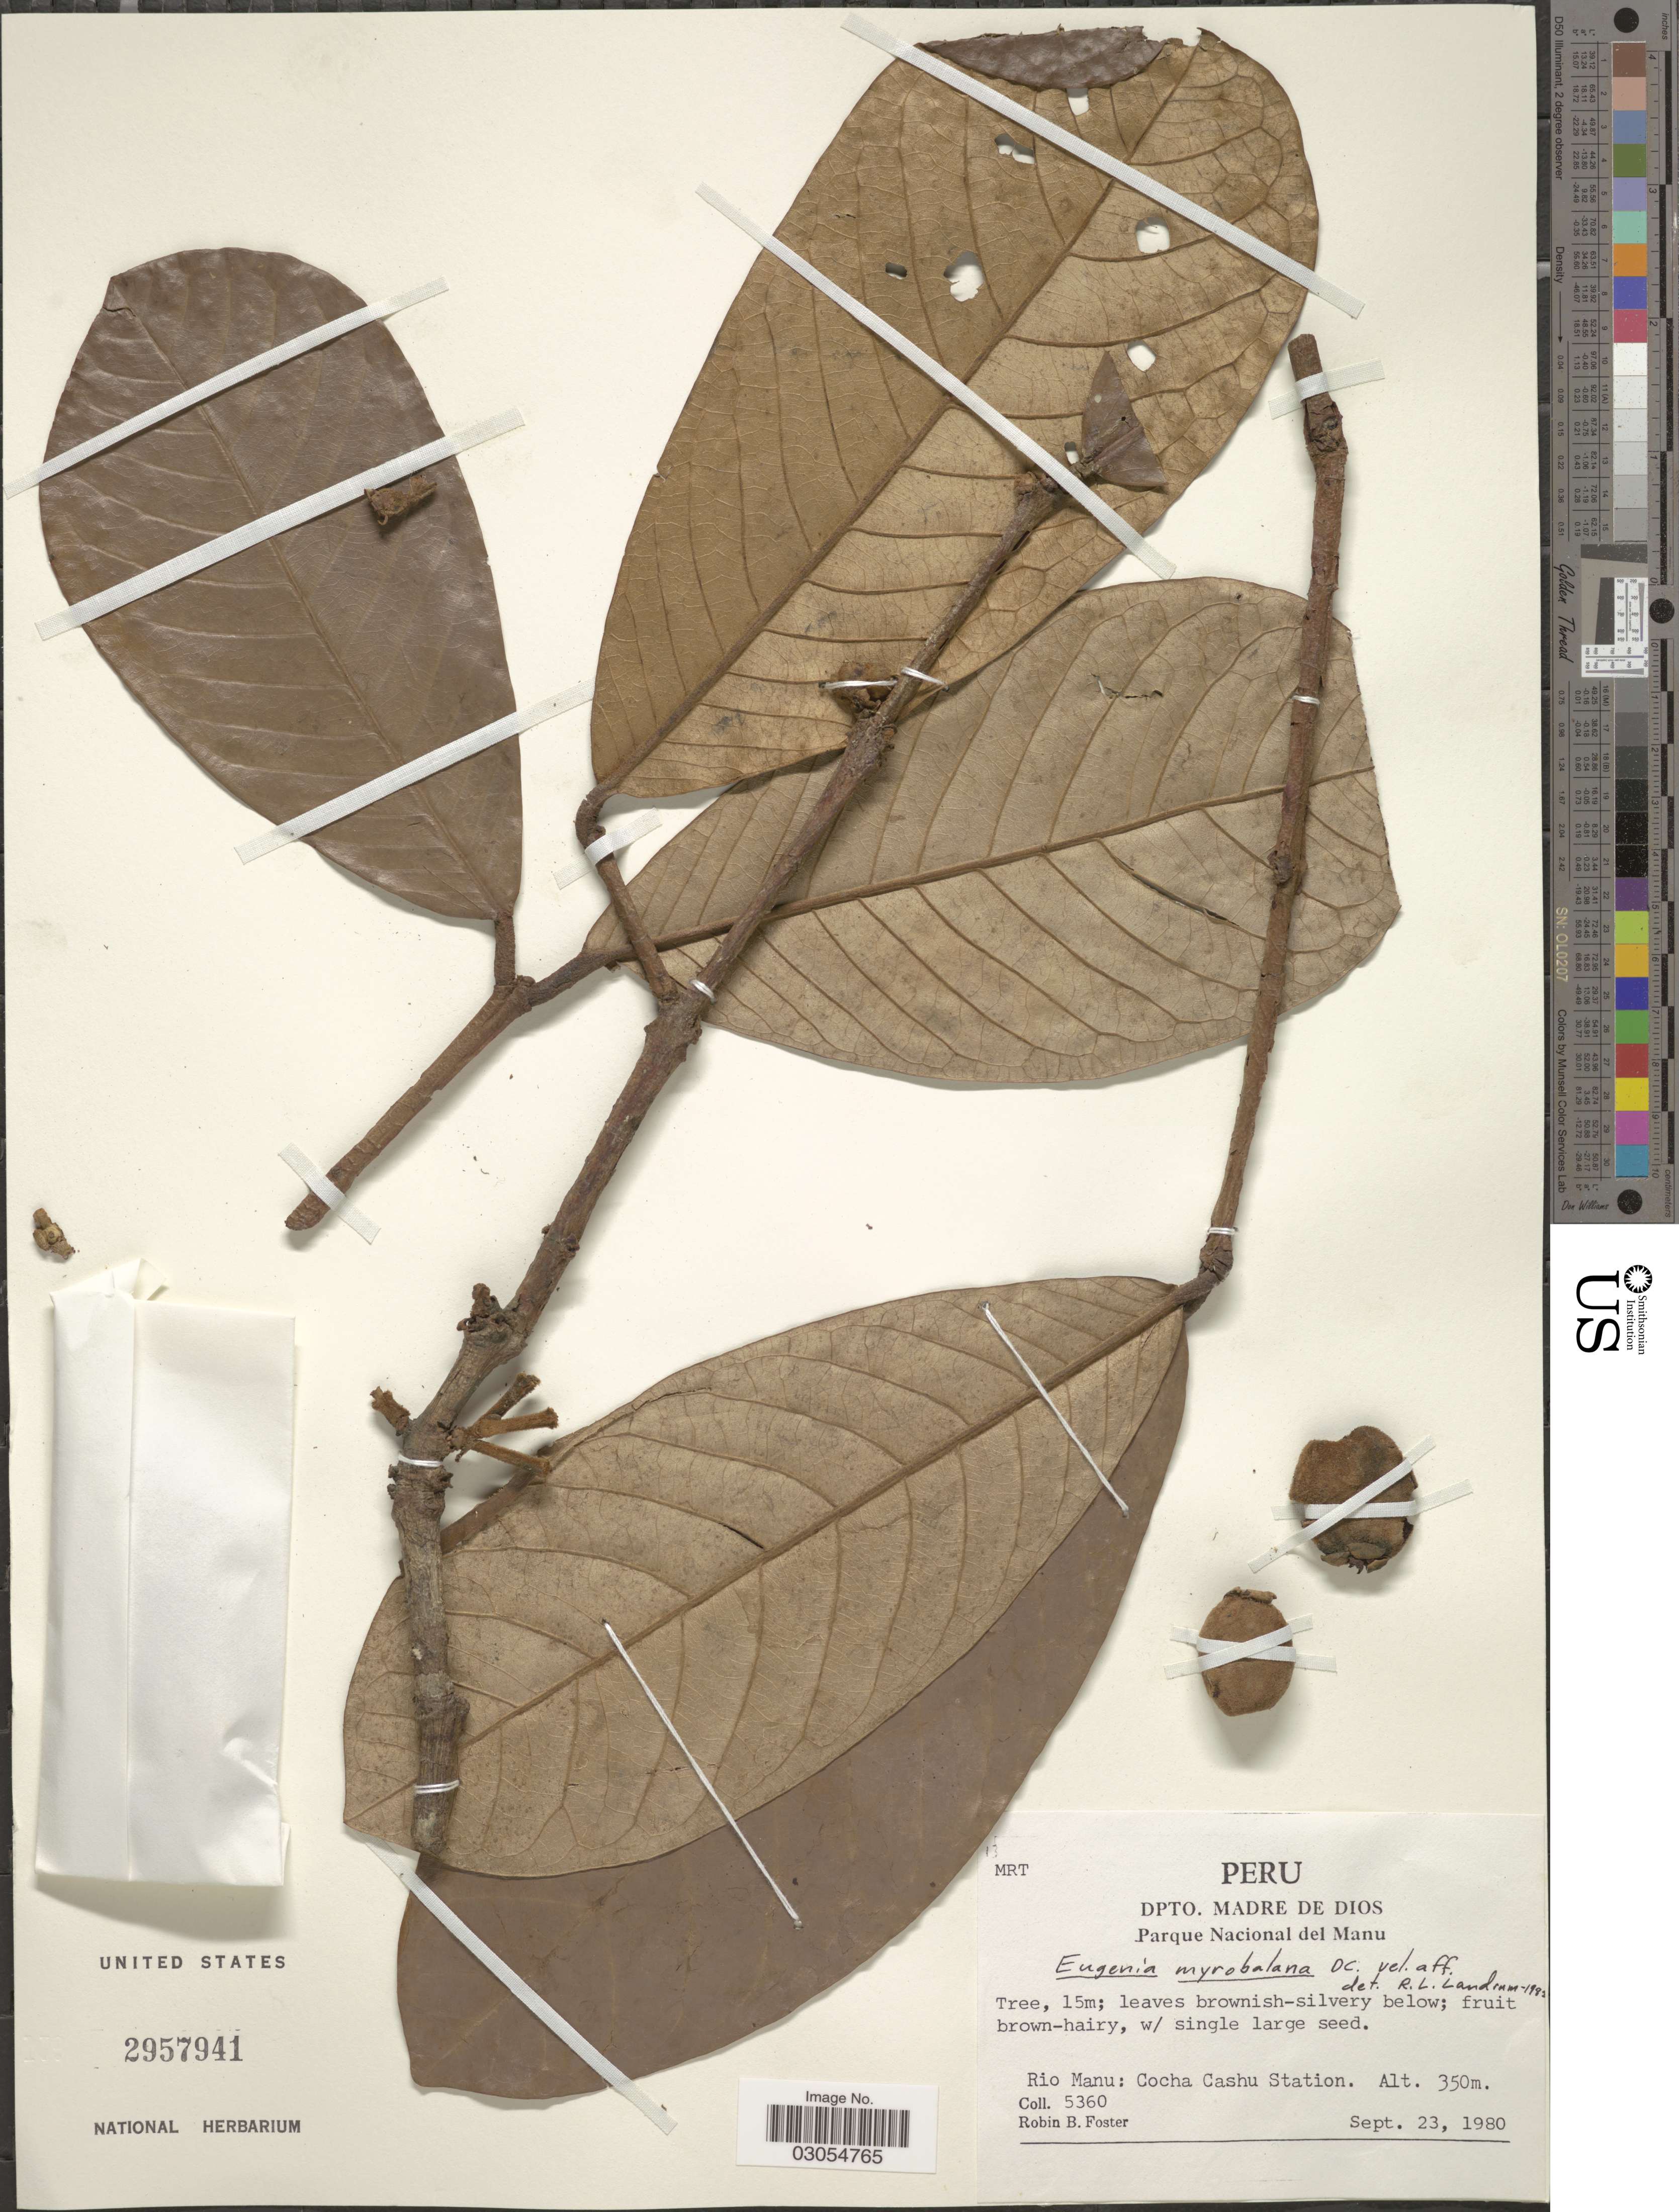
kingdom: Plantae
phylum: Tracheophyta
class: Magnoliopsida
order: Myrtales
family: Myrtaceae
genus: Eugenia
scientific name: Eugenia myrobalana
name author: DC.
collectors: R. B. Foster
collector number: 5360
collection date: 1980-09-23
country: Peru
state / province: Madre de Dios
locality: Dpto. Madre de Dios. Parque Nacional del Manu. Rio Manu: Cocha Cashu Station.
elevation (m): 350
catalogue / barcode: US 2957941